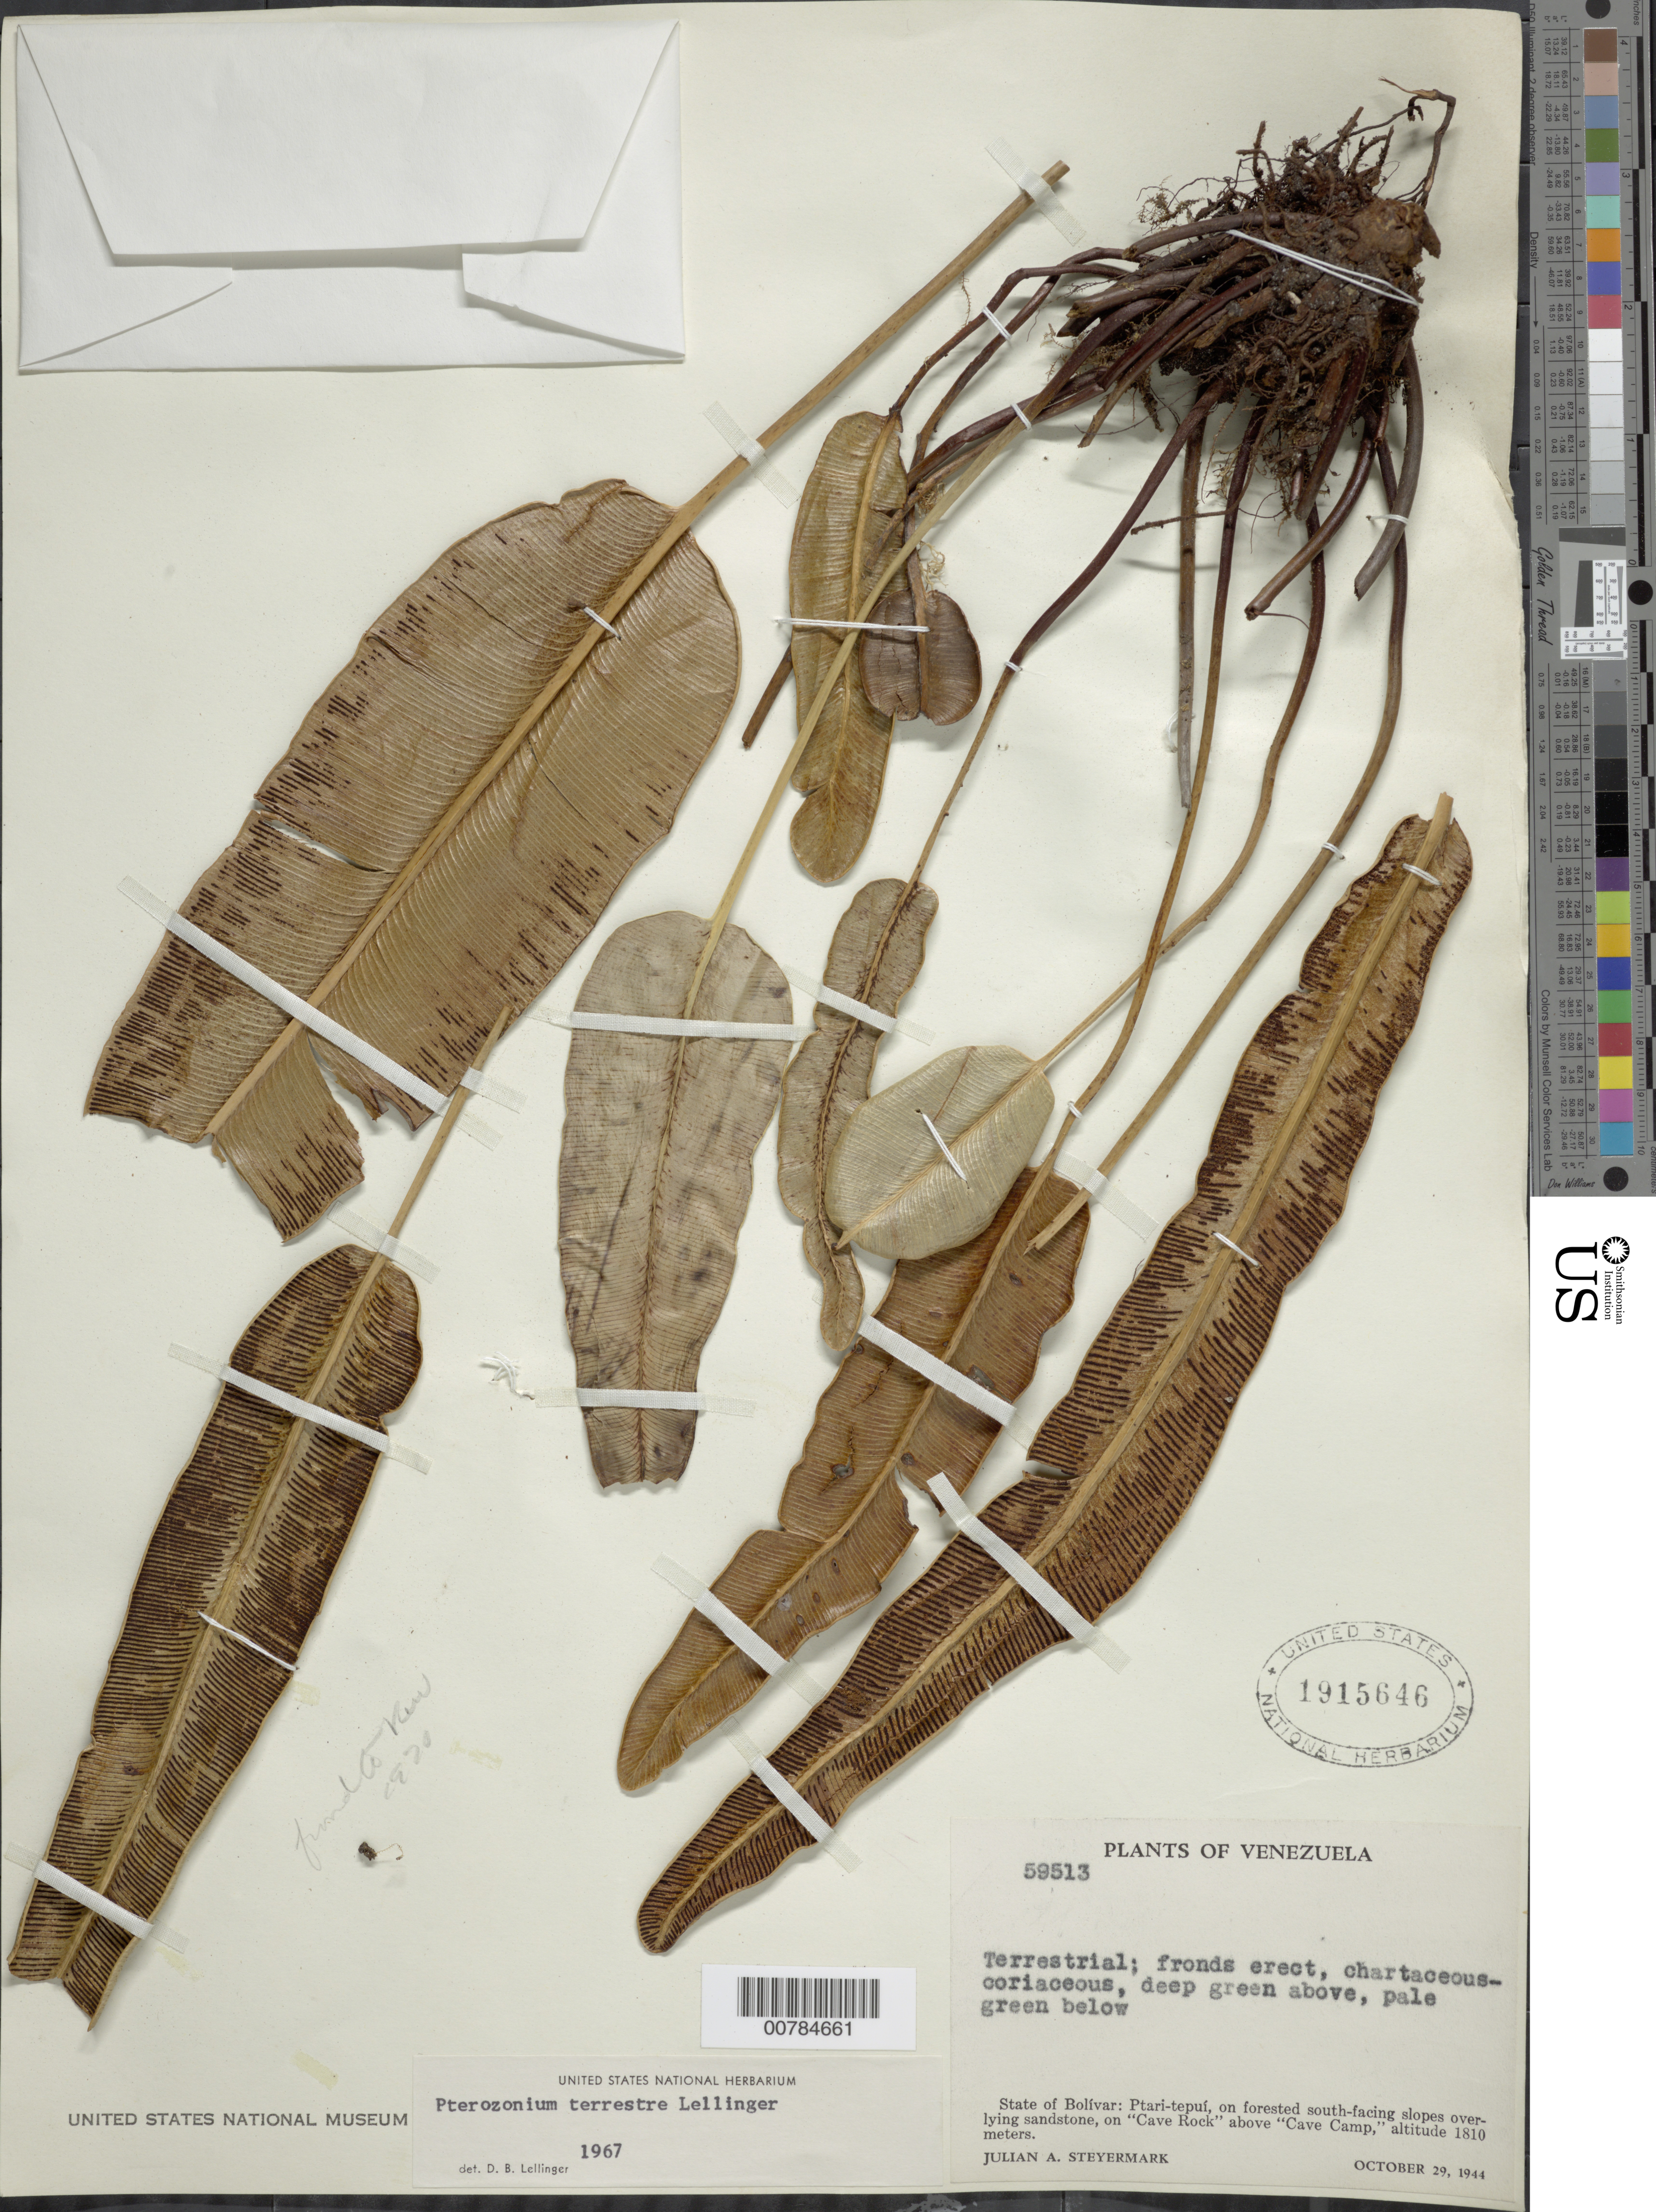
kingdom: Plantae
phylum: Tracheophyta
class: Polypodiopsida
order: Polypodiales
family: Pteridaceae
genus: Pterozonium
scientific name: Pterozonium terrestre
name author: Lellinger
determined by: Lellinger, David B., (BOT), Smithsonian Institution - National Museum of Natural History (UNITED STATES)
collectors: J. Steyermark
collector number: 59513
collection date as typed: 29-Oct-44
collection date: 1944-10-29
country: Venezuela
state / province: Bolívar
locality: Ptari-tepuí, "Cave Rock" above "Cave Camp"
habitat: Forested south-facing slopes overlying sandstone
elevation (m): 1810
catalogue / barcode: US 1915646